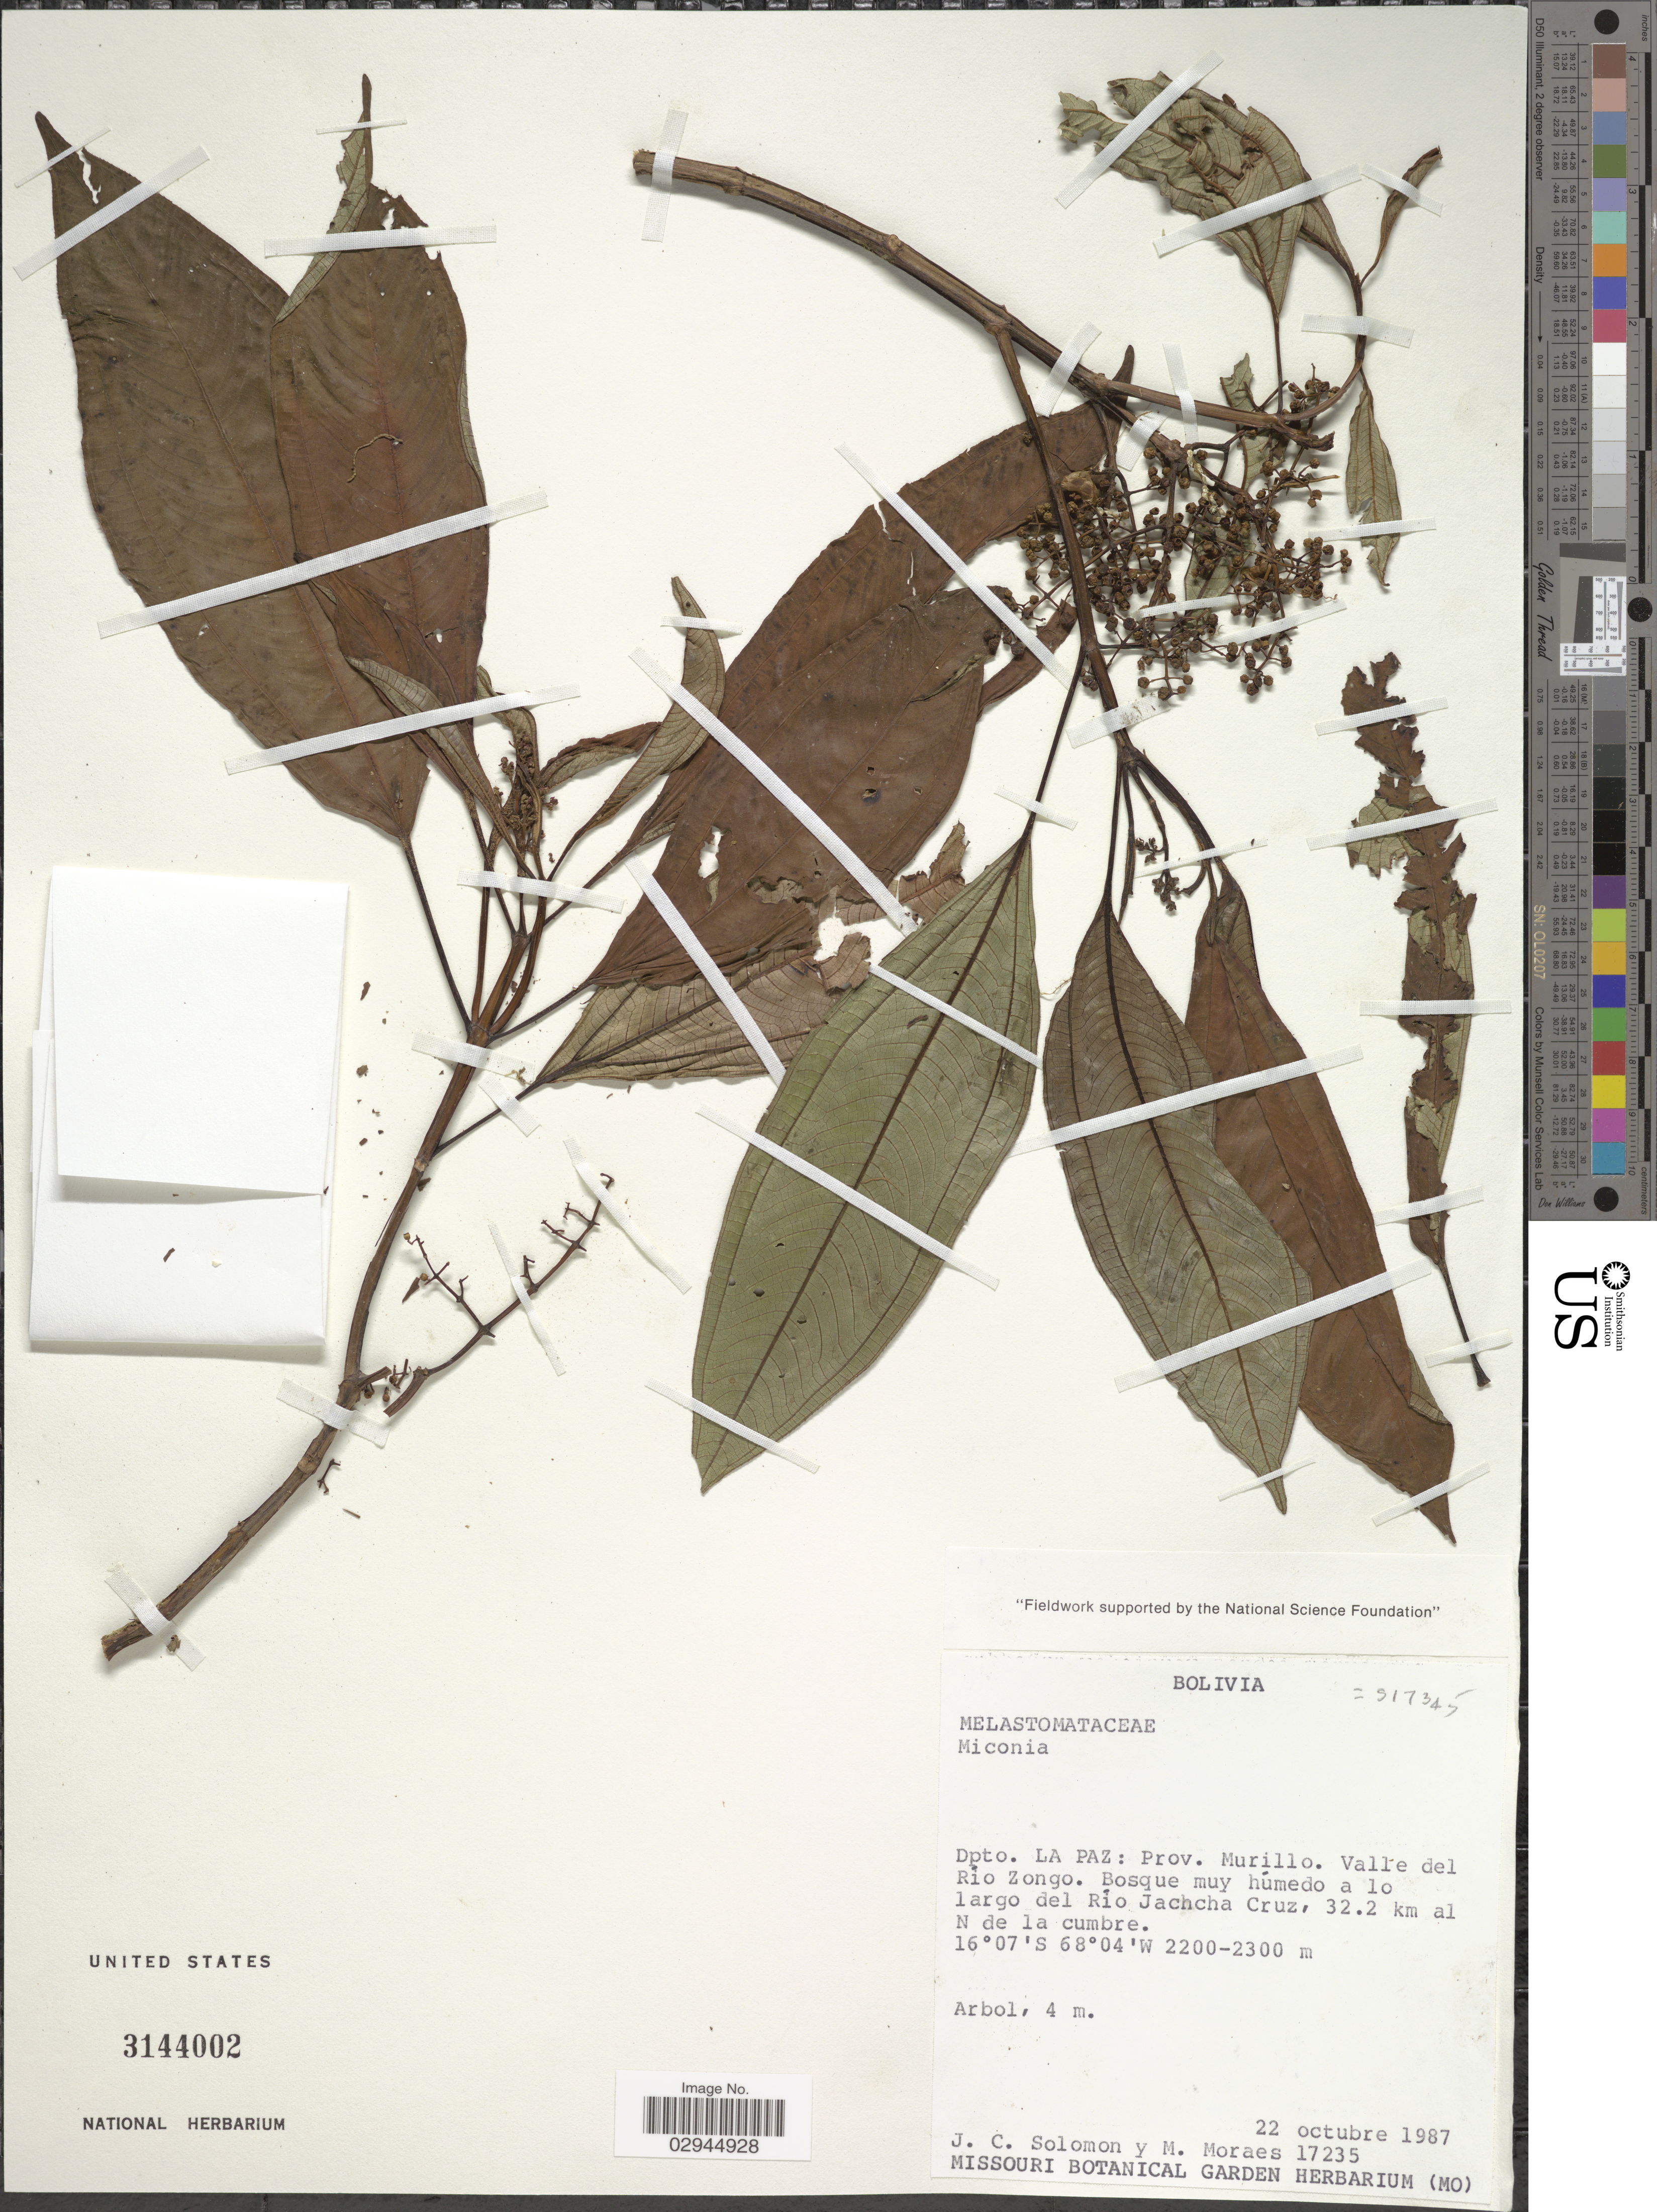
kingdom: Plantae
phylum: Tracheophyta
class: Magnoliopsida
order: Myrtales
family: Melastomataceae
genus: Miconia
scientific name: Miconia sp.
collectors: J. C. Solomon & M. Moraes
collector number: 17235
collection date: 1987-10-22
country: Bolivia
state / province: La Paz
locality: Dpto. La Paz: Prov. Murillo. Valle del Río Zongo. Bosque muy húmedo a lo largo del Río Jachcha Cruz, 32.2 km al N de la cumbre.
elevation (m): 2200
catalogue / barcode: US 3144002